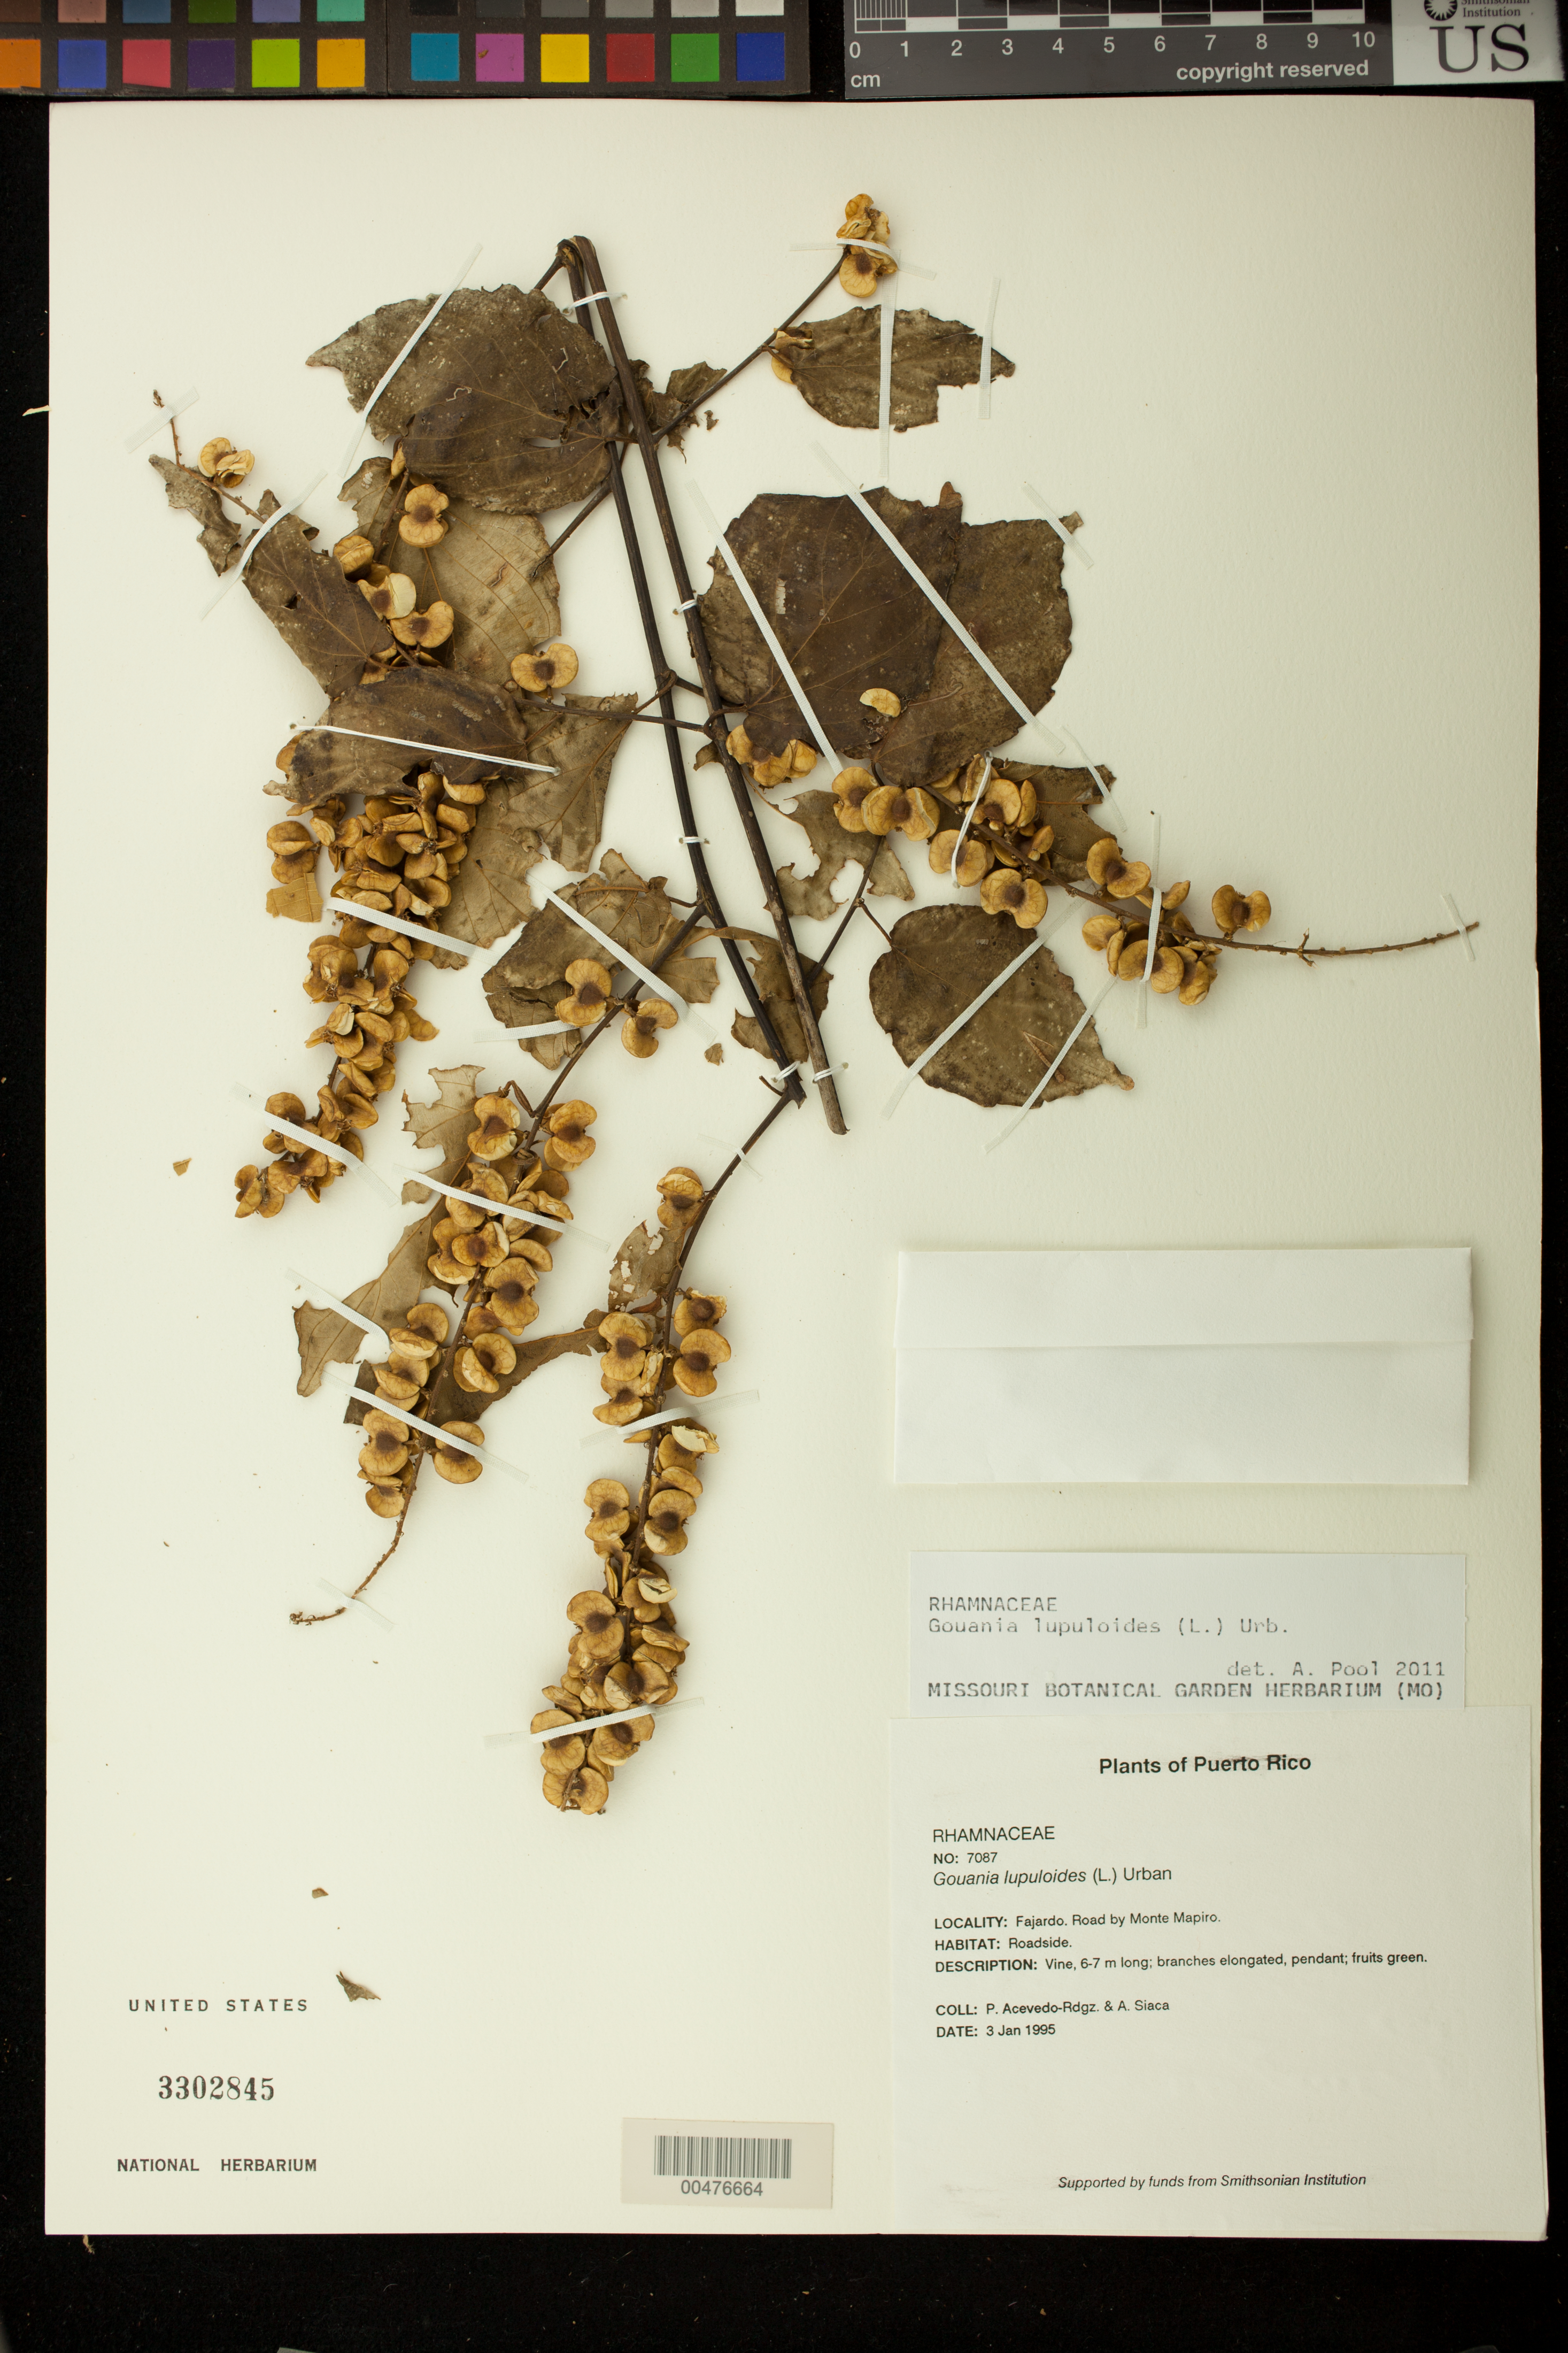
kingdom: Plantae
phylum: Tracheophyta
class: Magnoliopsida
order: Rosales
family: Rhamnaceae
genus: Gouania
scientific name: Gouania lupuloides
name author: (L.) Urb.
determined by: Pool, A., (MO), Missouri Botanical Garden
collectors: P. Acevedo-Rodr. & A. Siaca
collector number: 7087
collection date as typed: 03 Jan 1995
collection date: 1995-01-03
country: Puerto Rico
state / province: Fajardo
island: Puerto Rico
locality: Fajardo; Road by Monte Mapiro.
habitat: Roadside.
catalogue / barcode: US 3302845